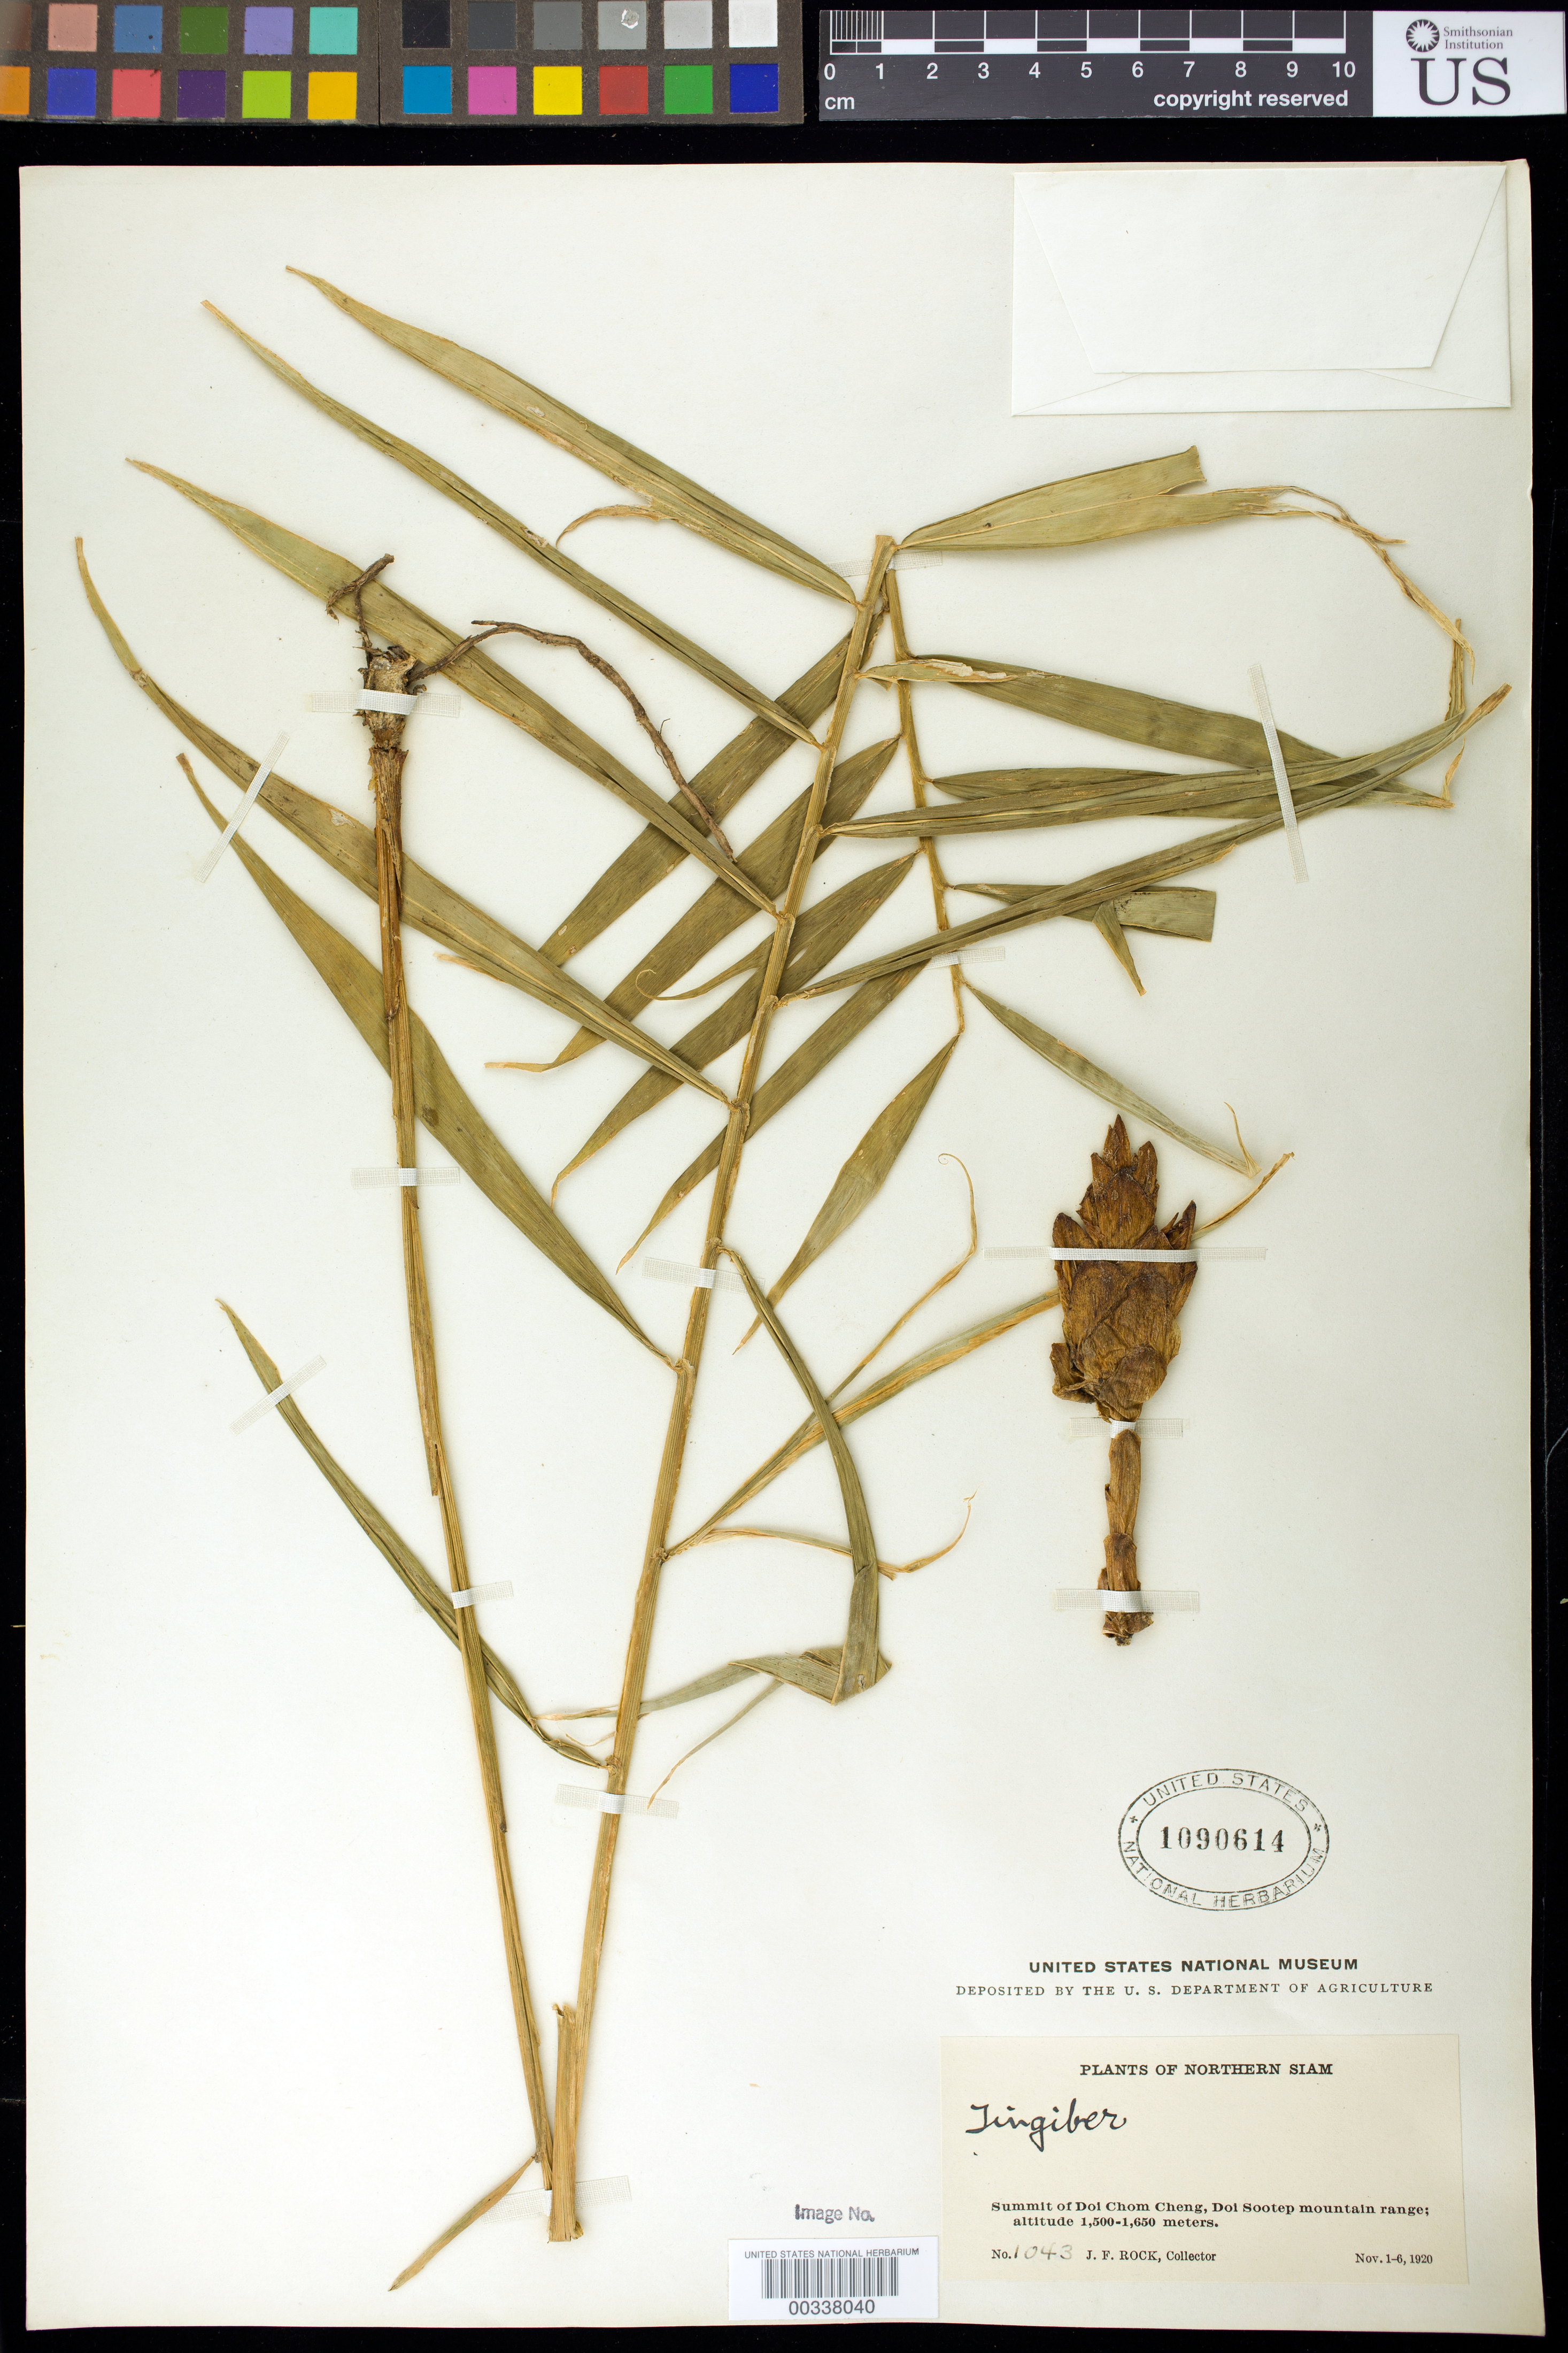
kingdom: Plantae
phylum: Tracheophyta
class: Liliopsida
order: Zingiberales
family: Zingiberaceae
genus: Zingiber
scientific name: Zingiber sp.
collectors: J. F. Rock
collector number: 1043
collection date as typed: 01 Nov 1920 to 06 Nov 1920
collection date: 1920-11-01/1920-11-06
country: Thailand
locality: Plants of northern siam, summit of doi chom cheng, doi sootep mountain range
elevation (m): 1500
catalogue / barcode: US 1090614